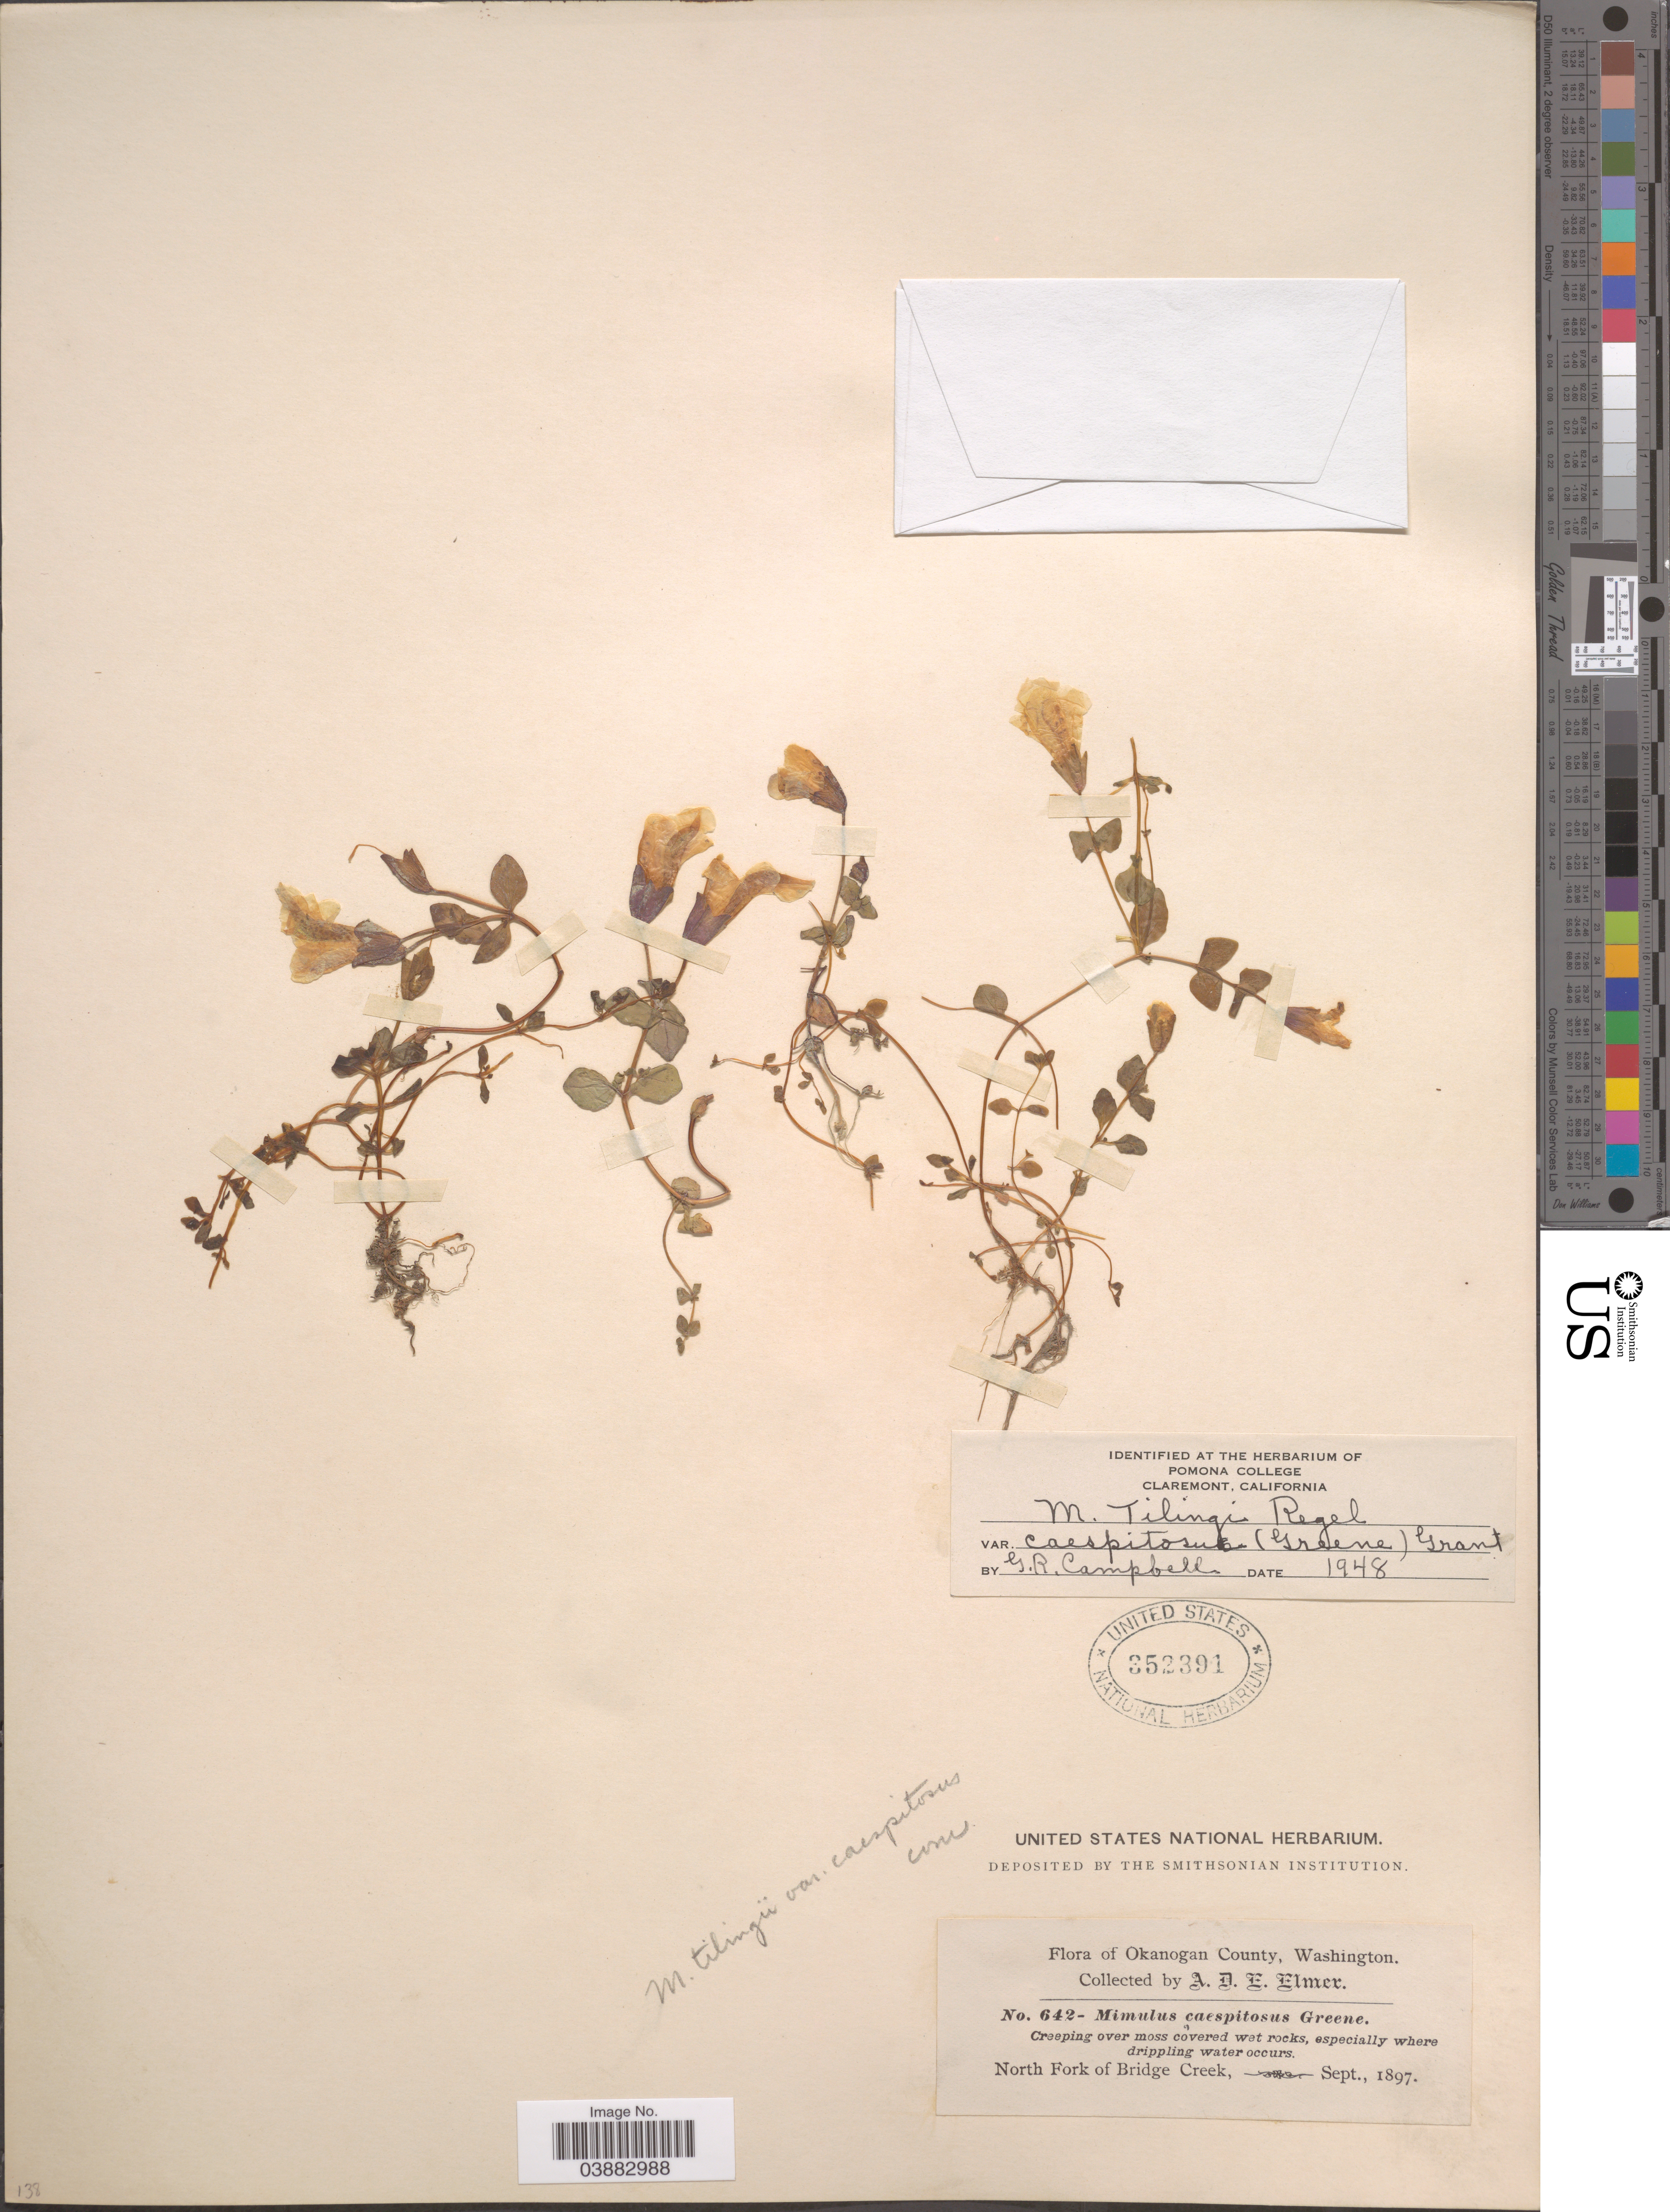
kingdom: Plantae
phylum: Tracheophyta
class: Magnoliopsida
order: Lamiales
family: Phrymaceae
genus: Mimulus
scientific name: Mimulus tilingii var. caespitosus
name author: (Greene) A.L. Grant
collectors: A. D. E. Elmer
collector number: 642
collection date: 1897-09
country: United States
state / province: Washington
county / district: Okanogan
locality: Okanogan County. North Fork of Bridge Creek.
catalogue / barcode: US 352391